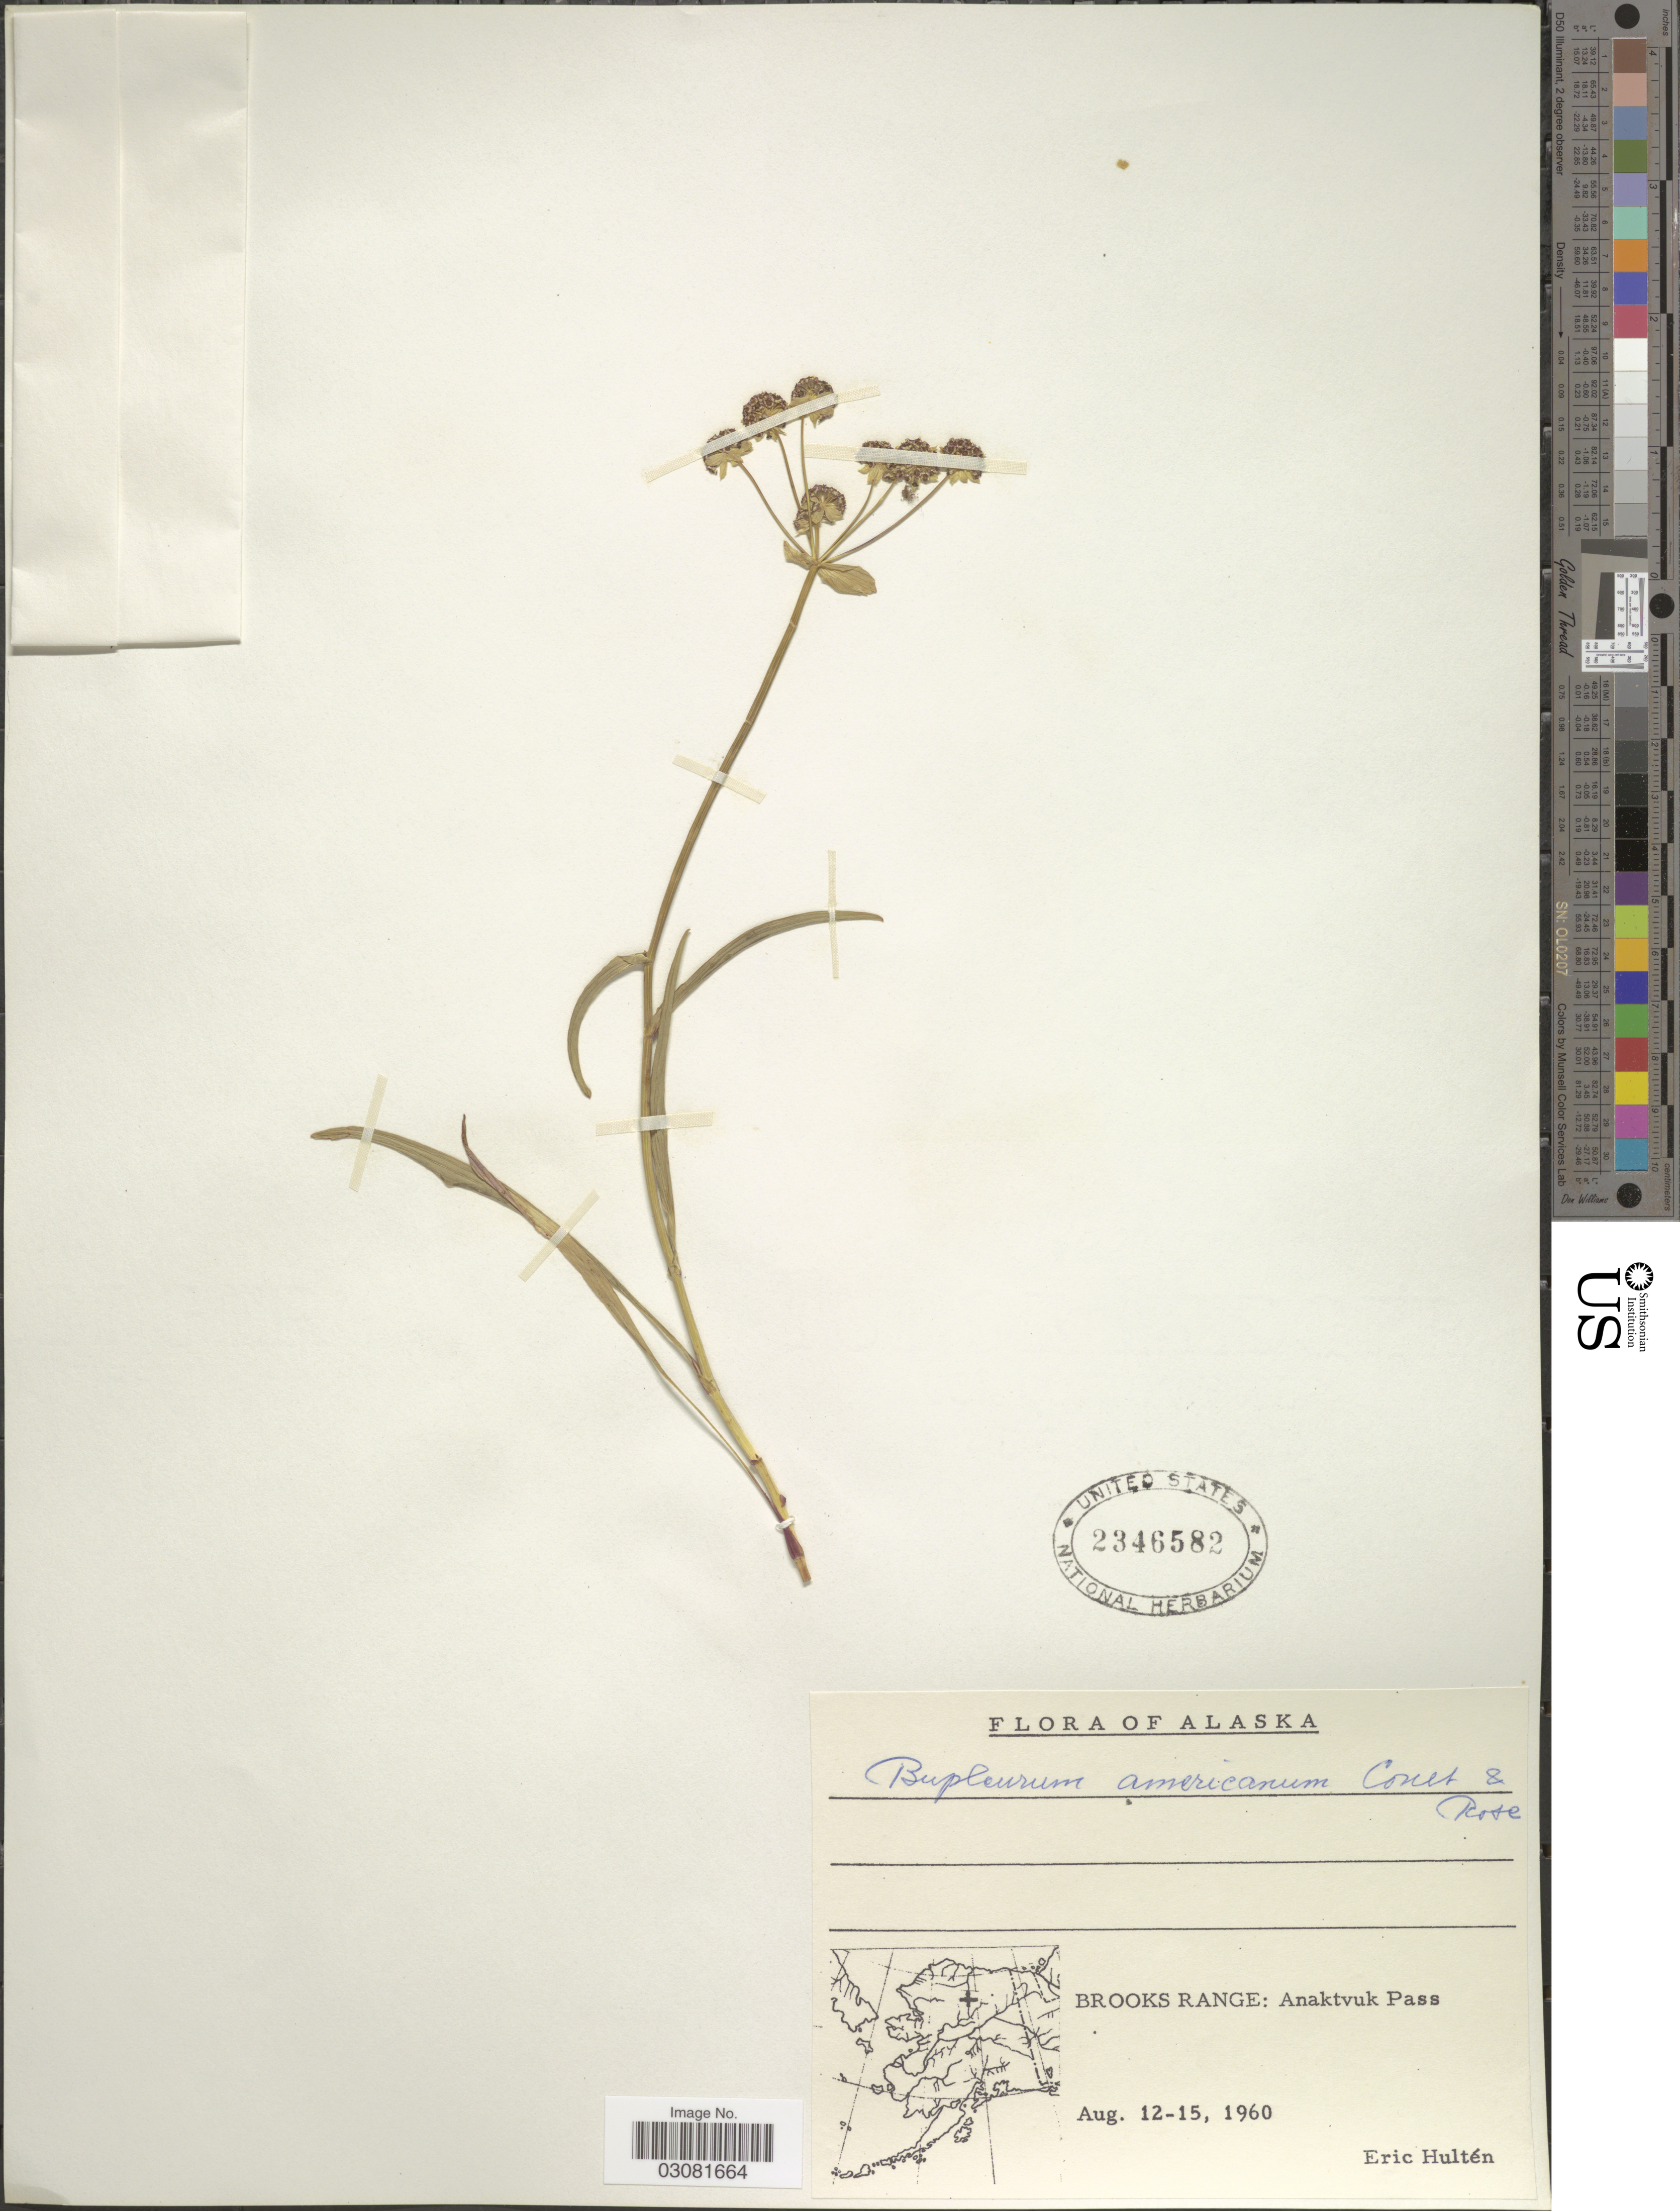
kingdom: Plantae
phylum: Tracheophyta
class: Magnoliopsida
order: Apiales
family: Apiaceae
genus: Bupleurum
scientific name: Bupleurum americanum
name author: J.M. Coult. & Rose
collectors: E. G. Hultén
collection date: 1960-08-12/1960-08-15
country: United States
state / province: Alaska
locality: Brooks Range: Anaktvuk Pass.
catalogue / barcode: US 2346582